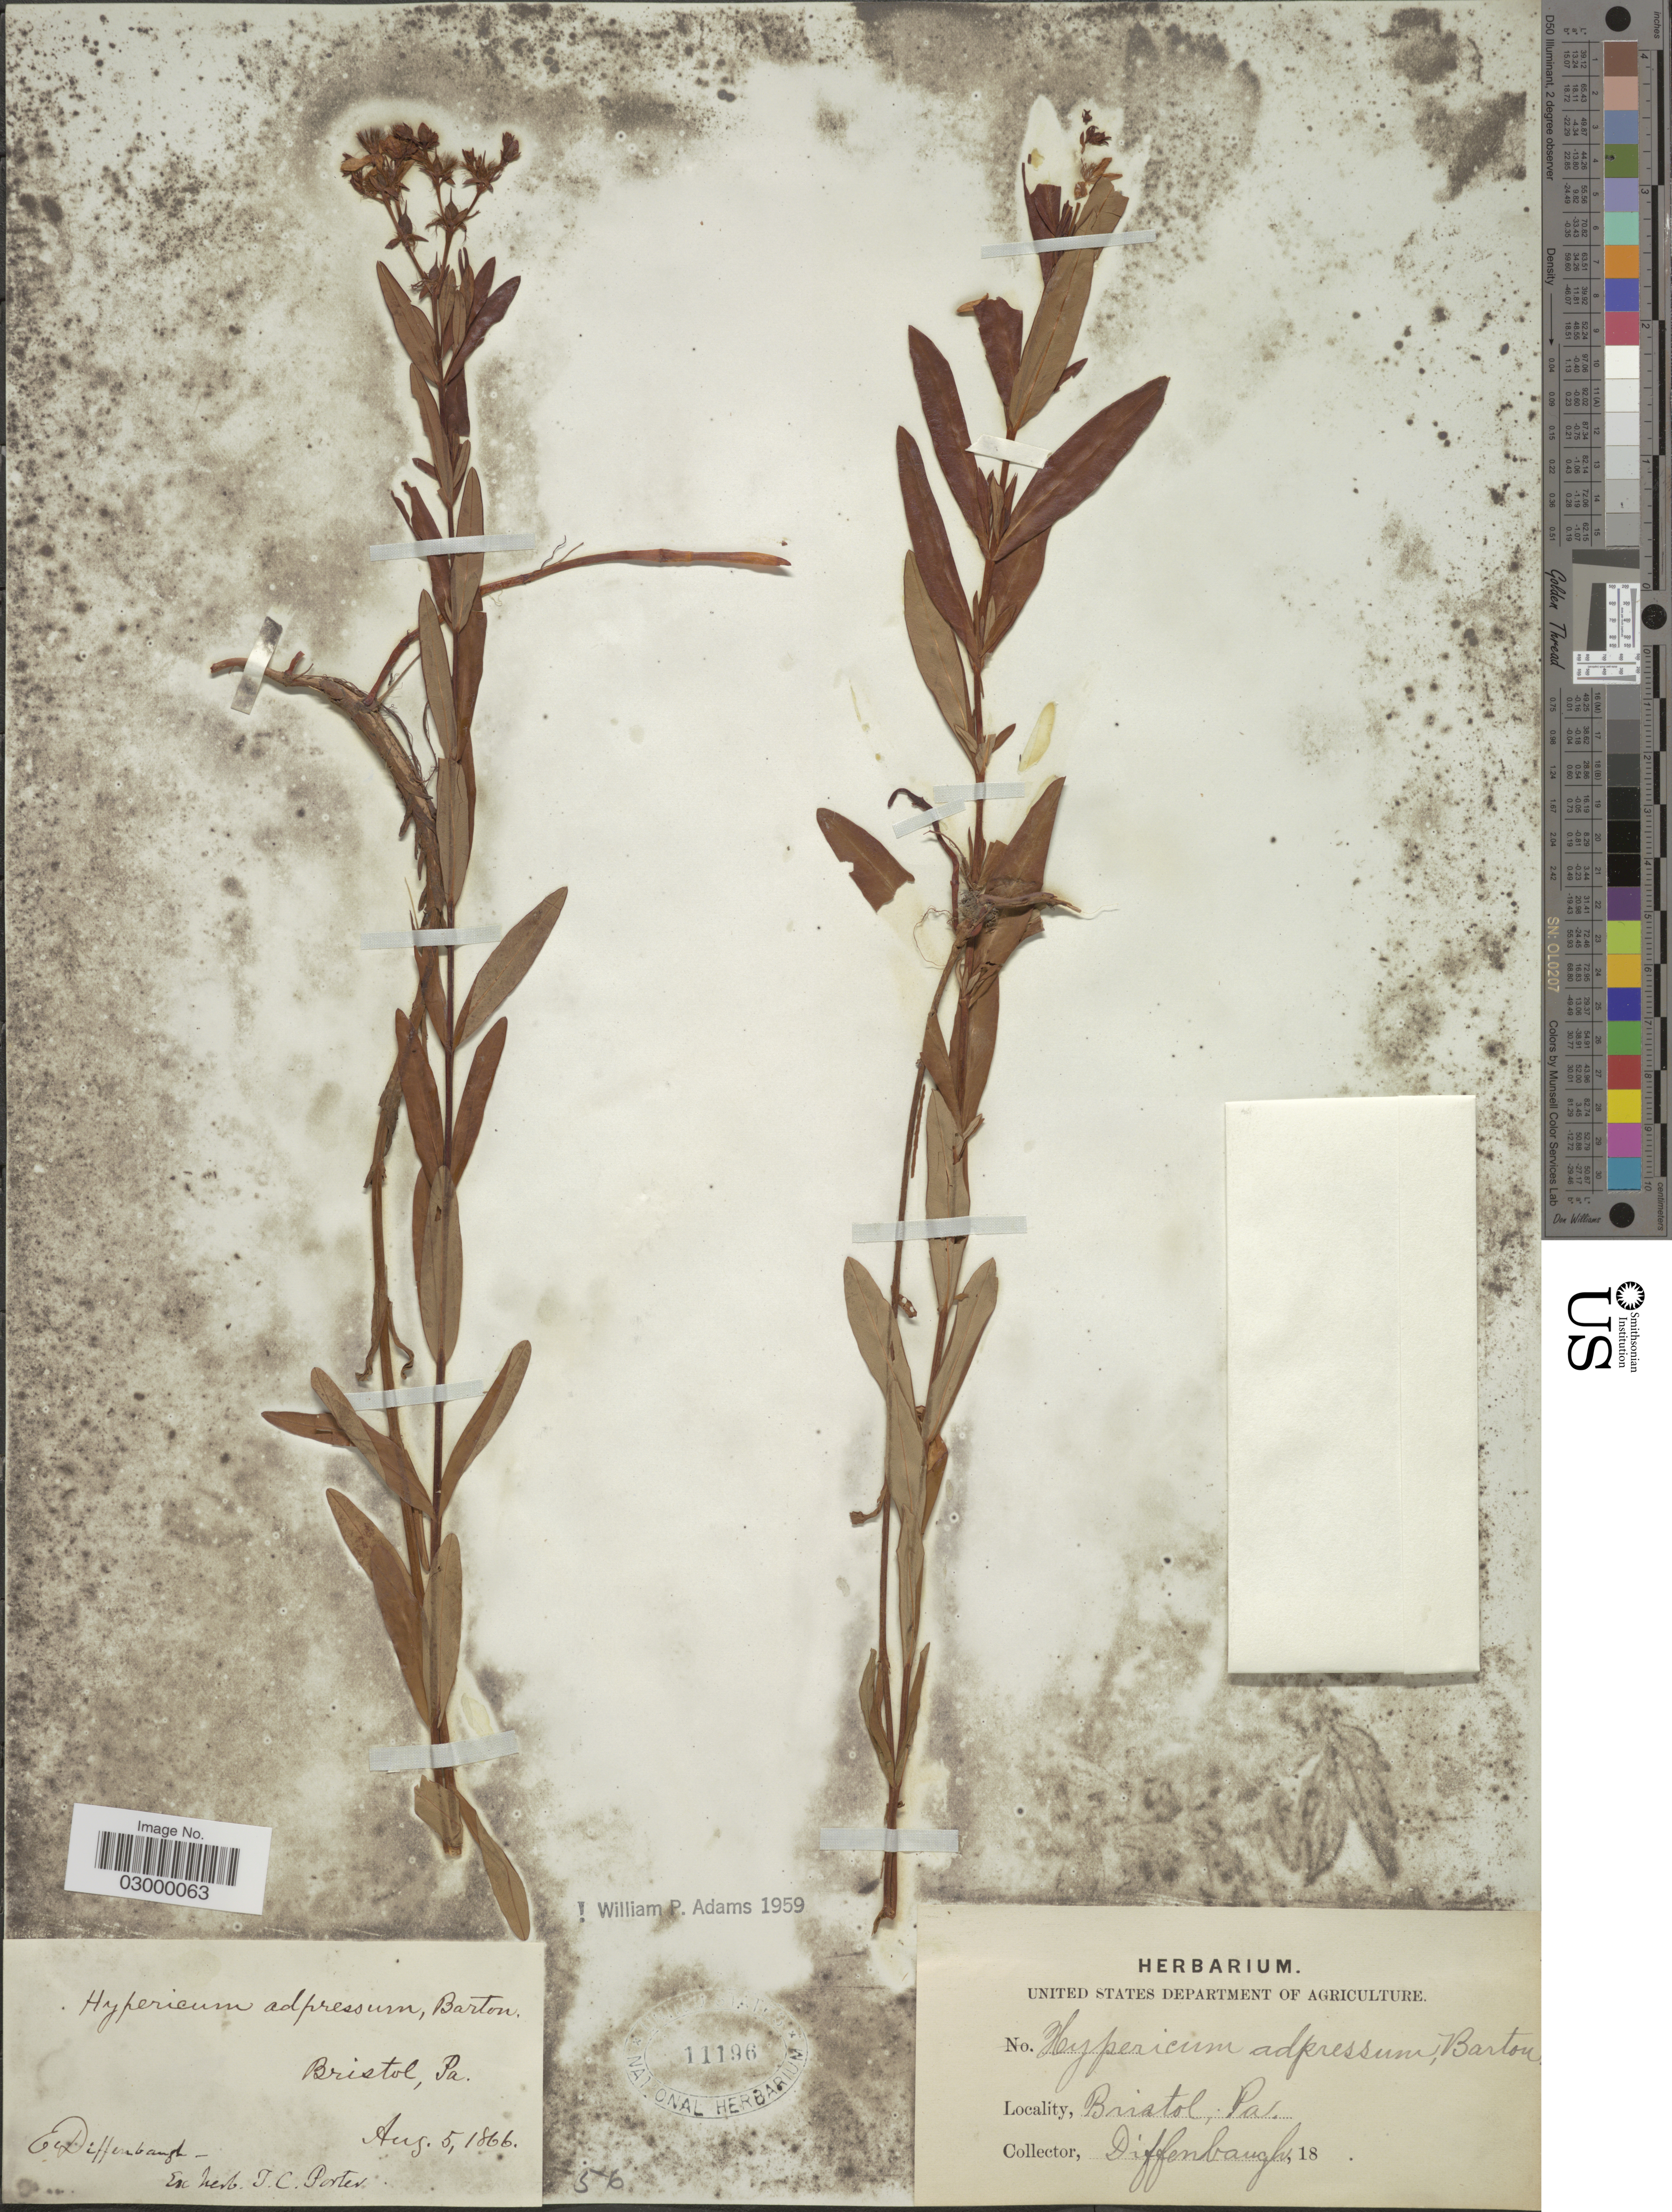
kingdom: Plantae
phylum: Tracheophyta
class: Magnoliopsida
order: Malpighiales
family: Hypericaceae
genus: Hypericum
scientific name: Hypericum adpressum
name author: W.P.C. Barton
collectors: E. Diffenbaugh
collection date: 1866-08-05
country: United States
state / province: Pennsylvania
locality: Bristol, Pa.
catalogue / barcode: US 11196